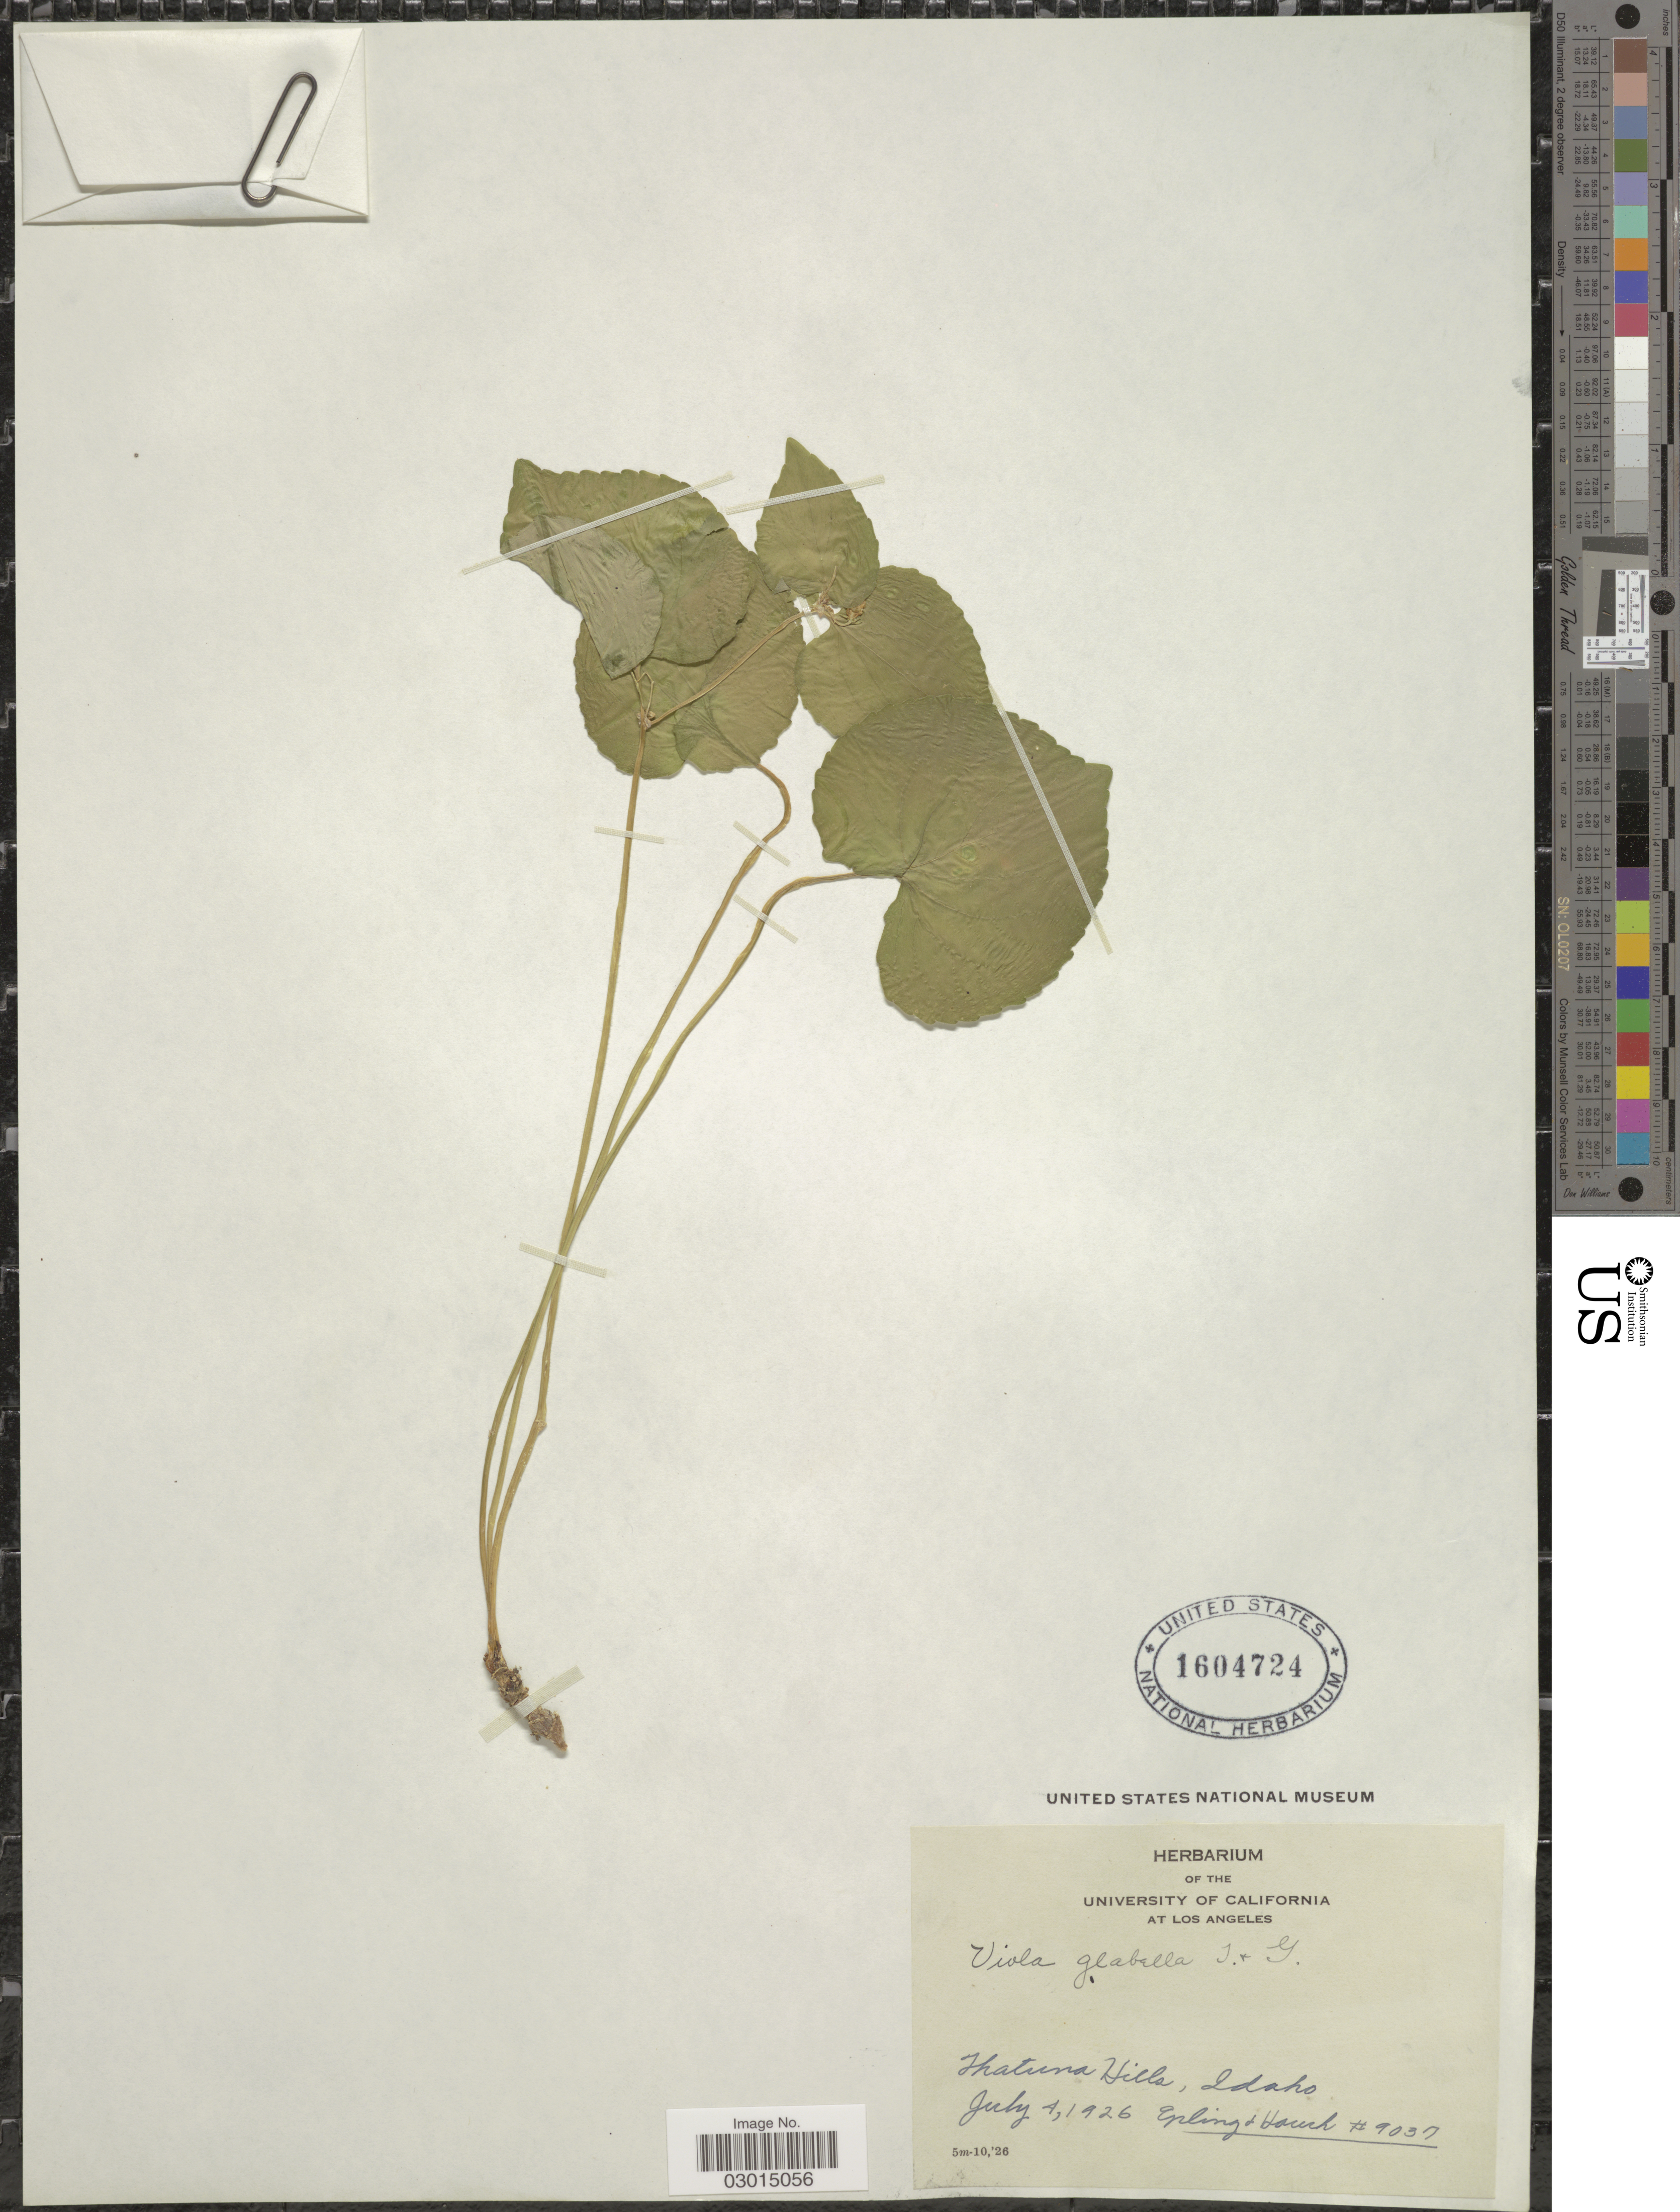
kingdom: Plantae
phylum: Tracheophyta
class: Magnoliopsida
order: Malpighiales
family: Violaceae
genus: Viola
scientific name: Viola glabella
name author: Nutt.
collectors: -- Epling & -. Hauch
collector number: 9037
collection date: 1926-07-04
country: United States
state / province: Idaho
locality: Shatuna Hills, Idaho.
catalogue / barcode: US 1604724